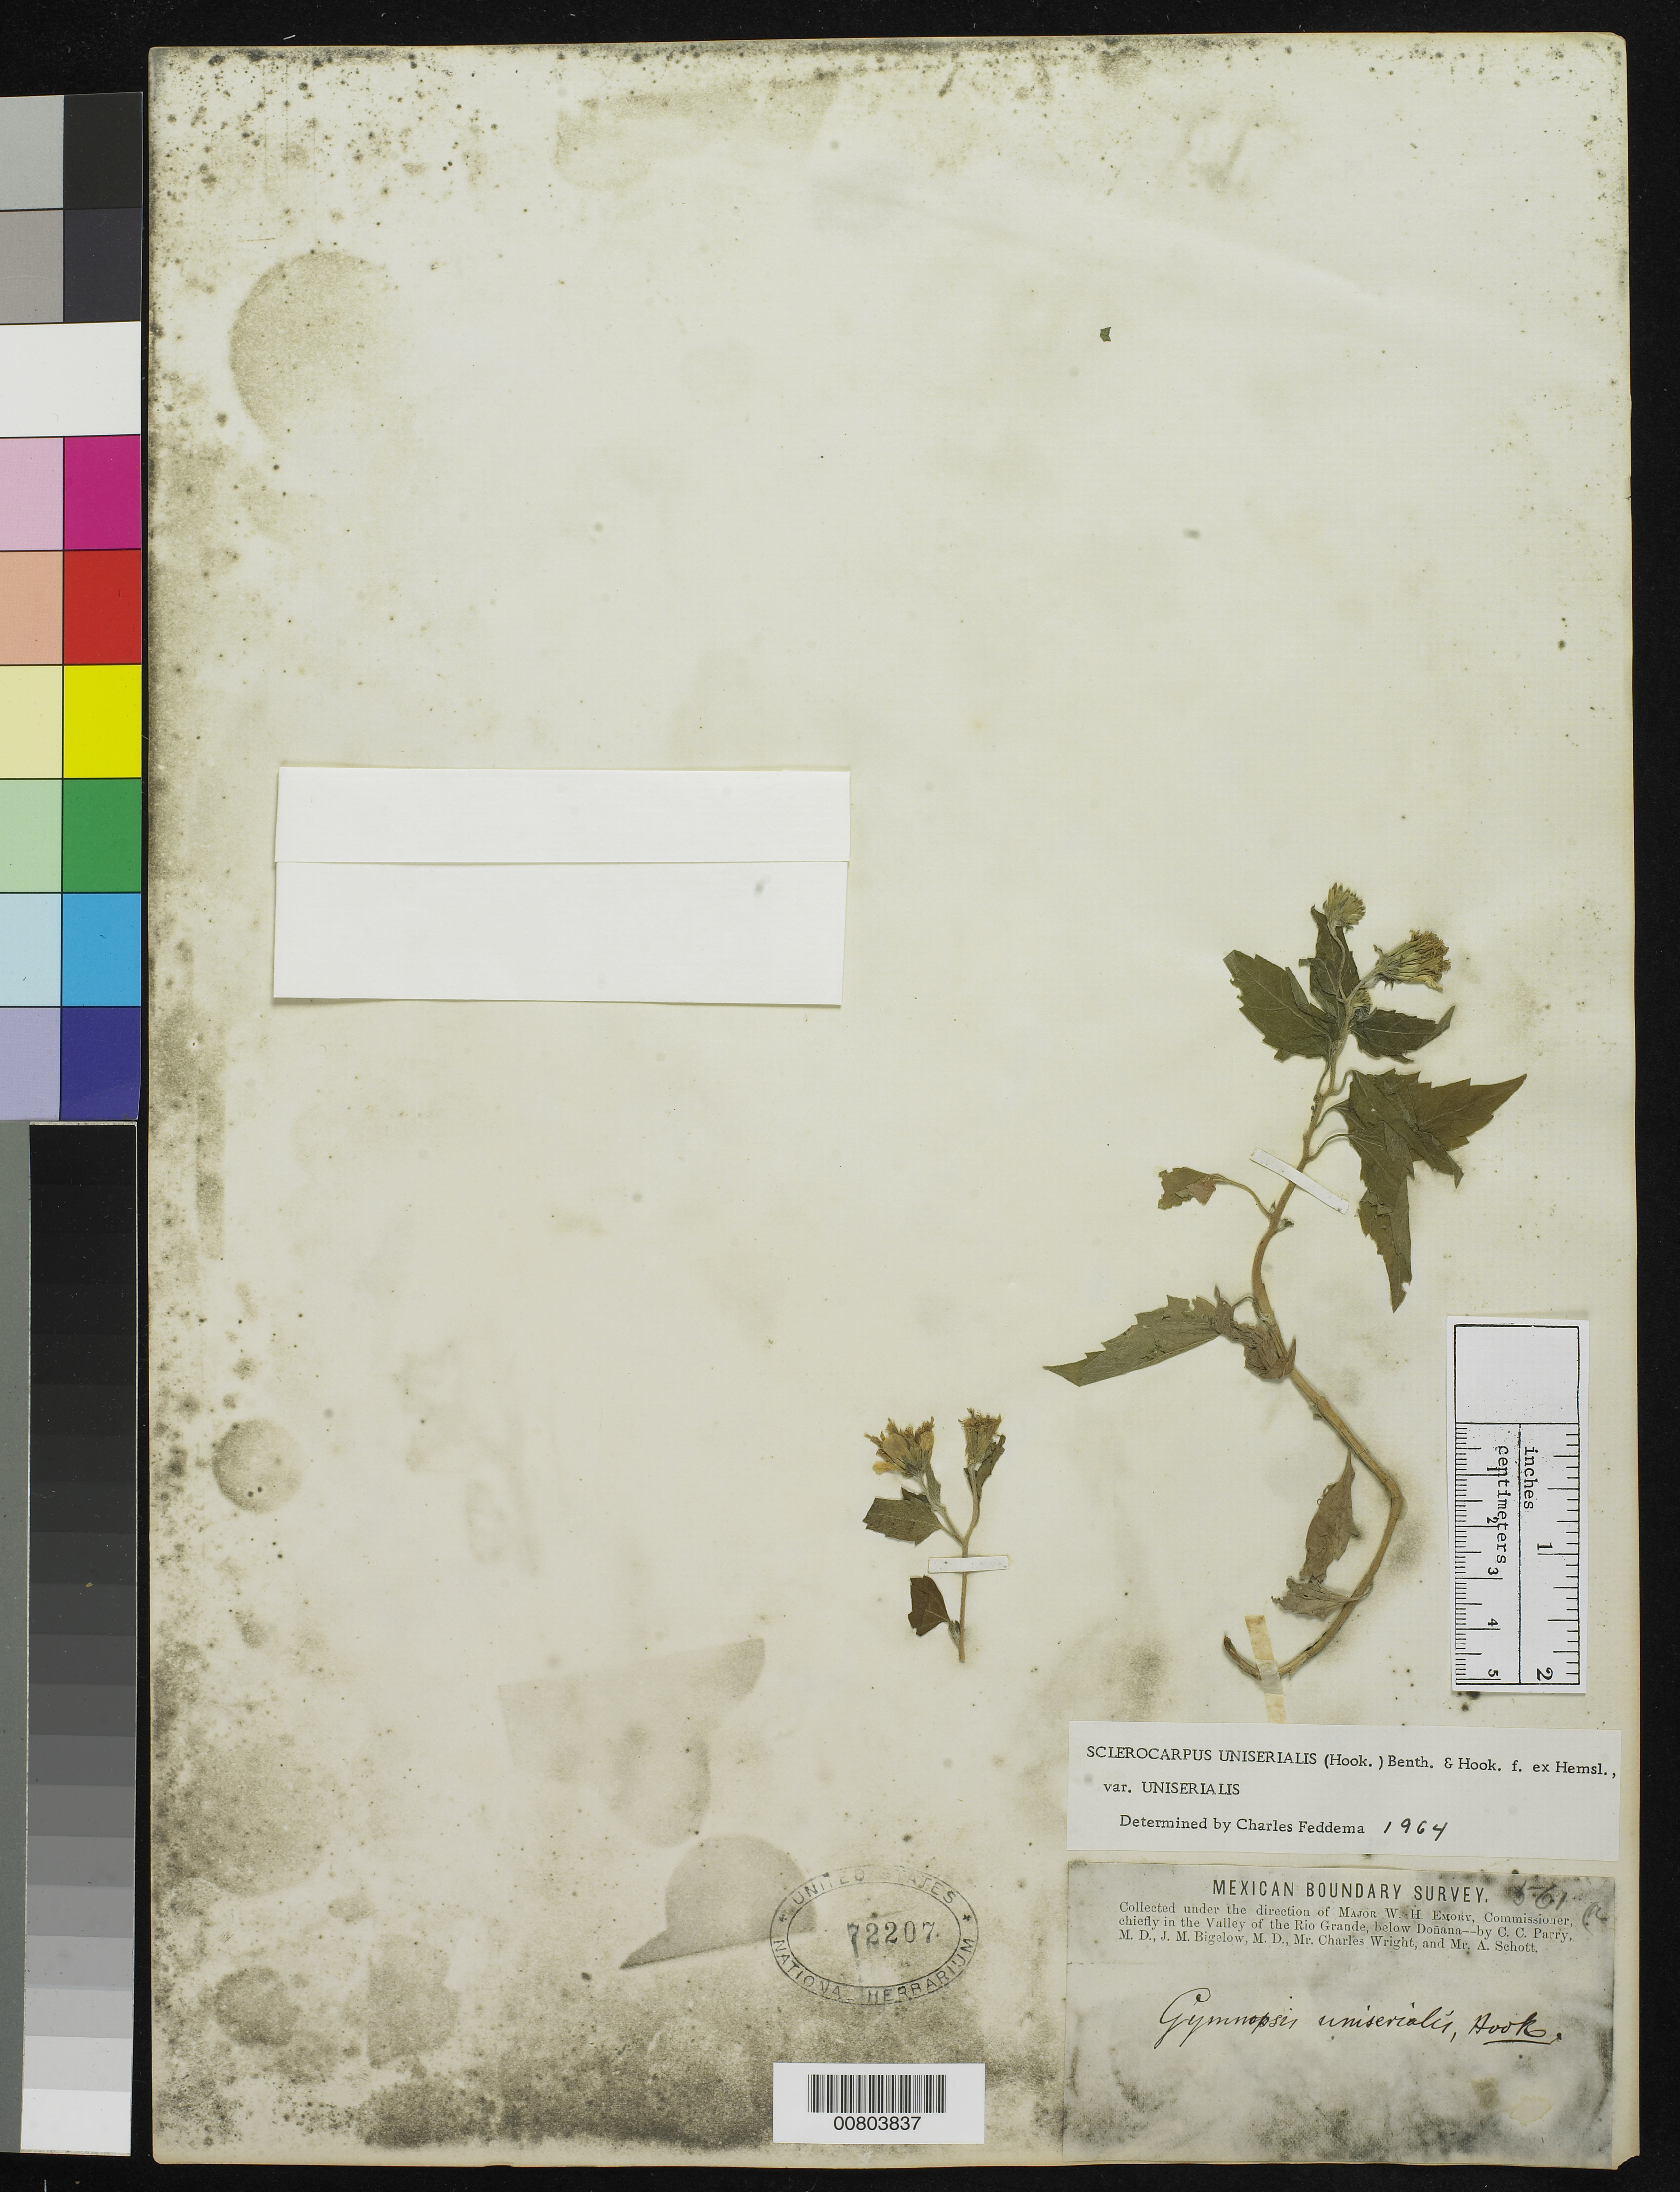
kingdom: Plantae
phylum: Tracheophyta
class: Magnoliopsida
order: Asterales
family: Asteraceae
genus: Sclerocarpus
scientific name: Sclerocarpus uniserialis var. uniserialis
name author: (Hook.) Benth. & Hook. f. ex Hemsl.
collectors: C. C. Parry, J. M. Bigelow, C. Wright & A. C. V. Schott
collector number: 561(a)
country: United States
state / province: New Mexico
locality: Valley of the Rio Grande, below Doñana, New Mexico.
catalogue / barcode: US 72207